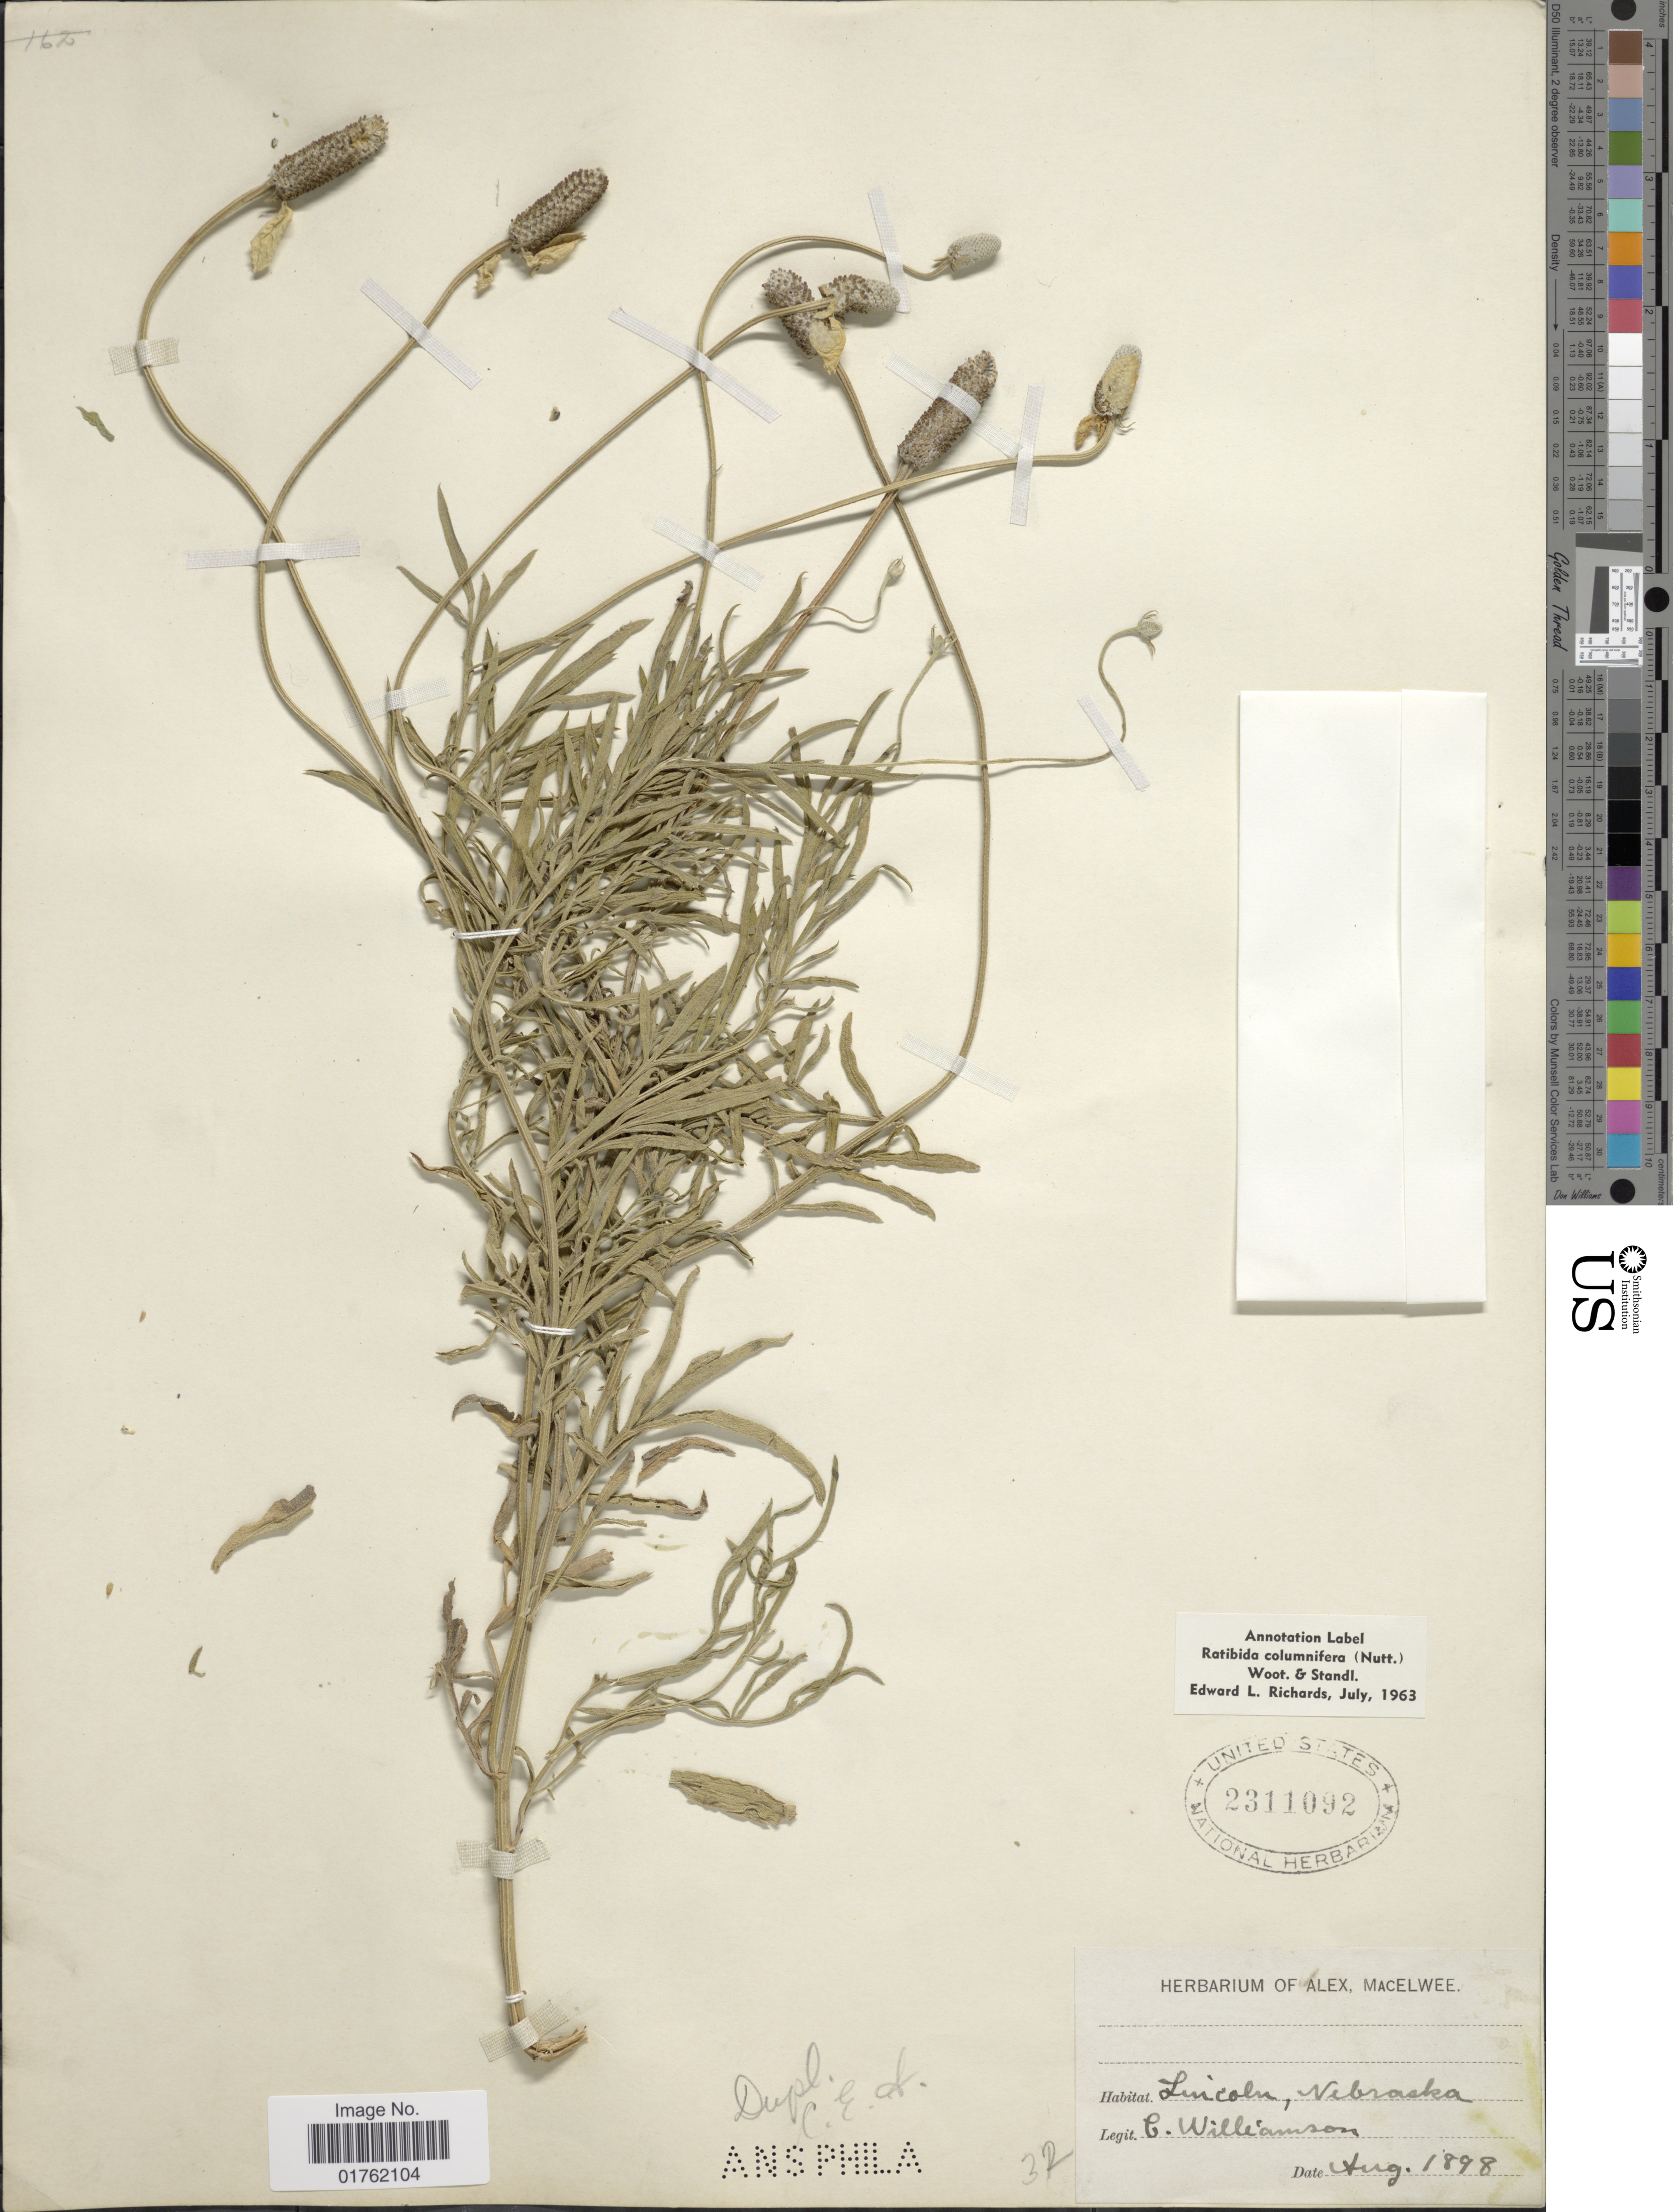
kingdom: Plantae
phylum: Tracheophyta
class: Magnoliopsida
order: Asterales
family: Asteraceae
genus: Ratibida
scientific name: Ratibida columnaris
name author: (Pursh) D. Don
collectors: C. Williamson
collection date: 1898-08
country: United States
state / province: Nebraska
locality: Lincoln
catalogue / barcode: US 2311092